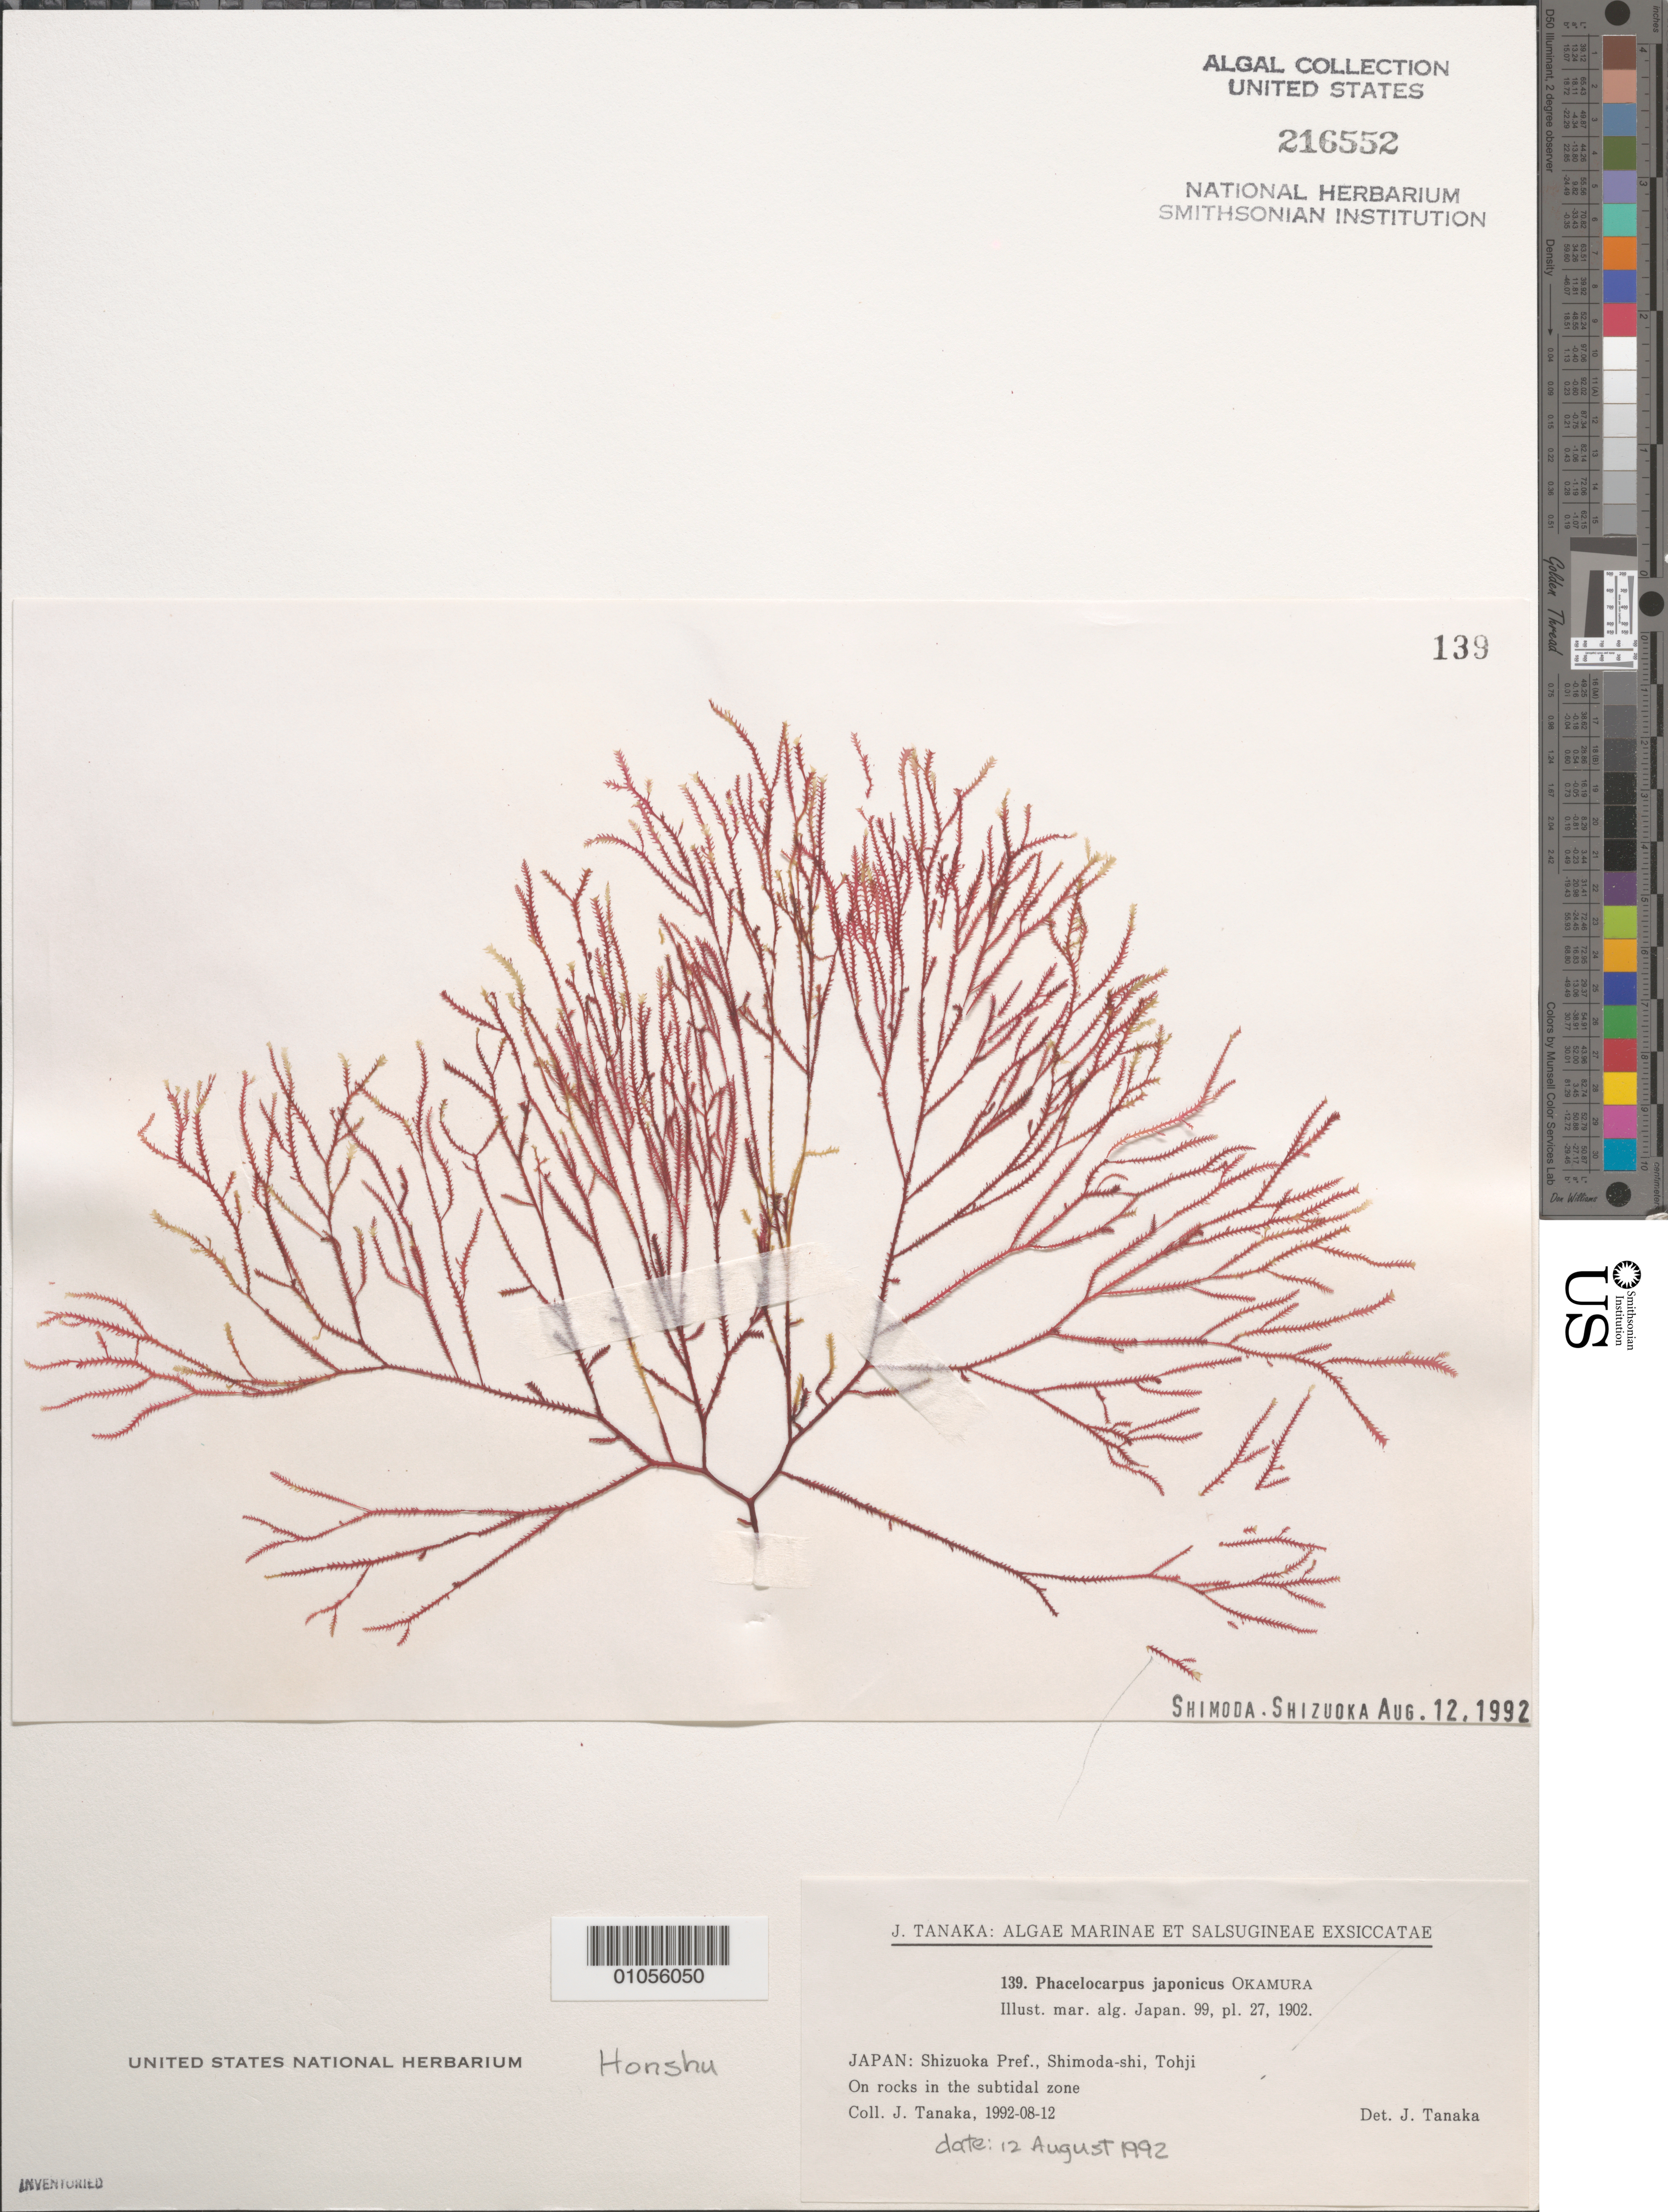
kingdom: Plantae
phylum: Rhodophyta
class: Florideophyceae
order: Gigartinales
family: Phacelocarpaceae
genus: Phacelocarpus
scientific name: Phacelocarpus japonicus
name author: Okamura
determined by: Tanaka, J.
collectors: J. Tanaka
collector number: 139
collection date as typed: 12 Aug 1992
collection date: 1992-08-12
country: Japan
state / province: Sizuoka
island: Honshu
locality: Shimoda-shi, Tohji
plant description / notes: Tanaka, J., Algae Marinae et Salsugineae Exsiccatae, Fasc. VI (nos. 126-150), 1993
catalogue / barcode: US 216552